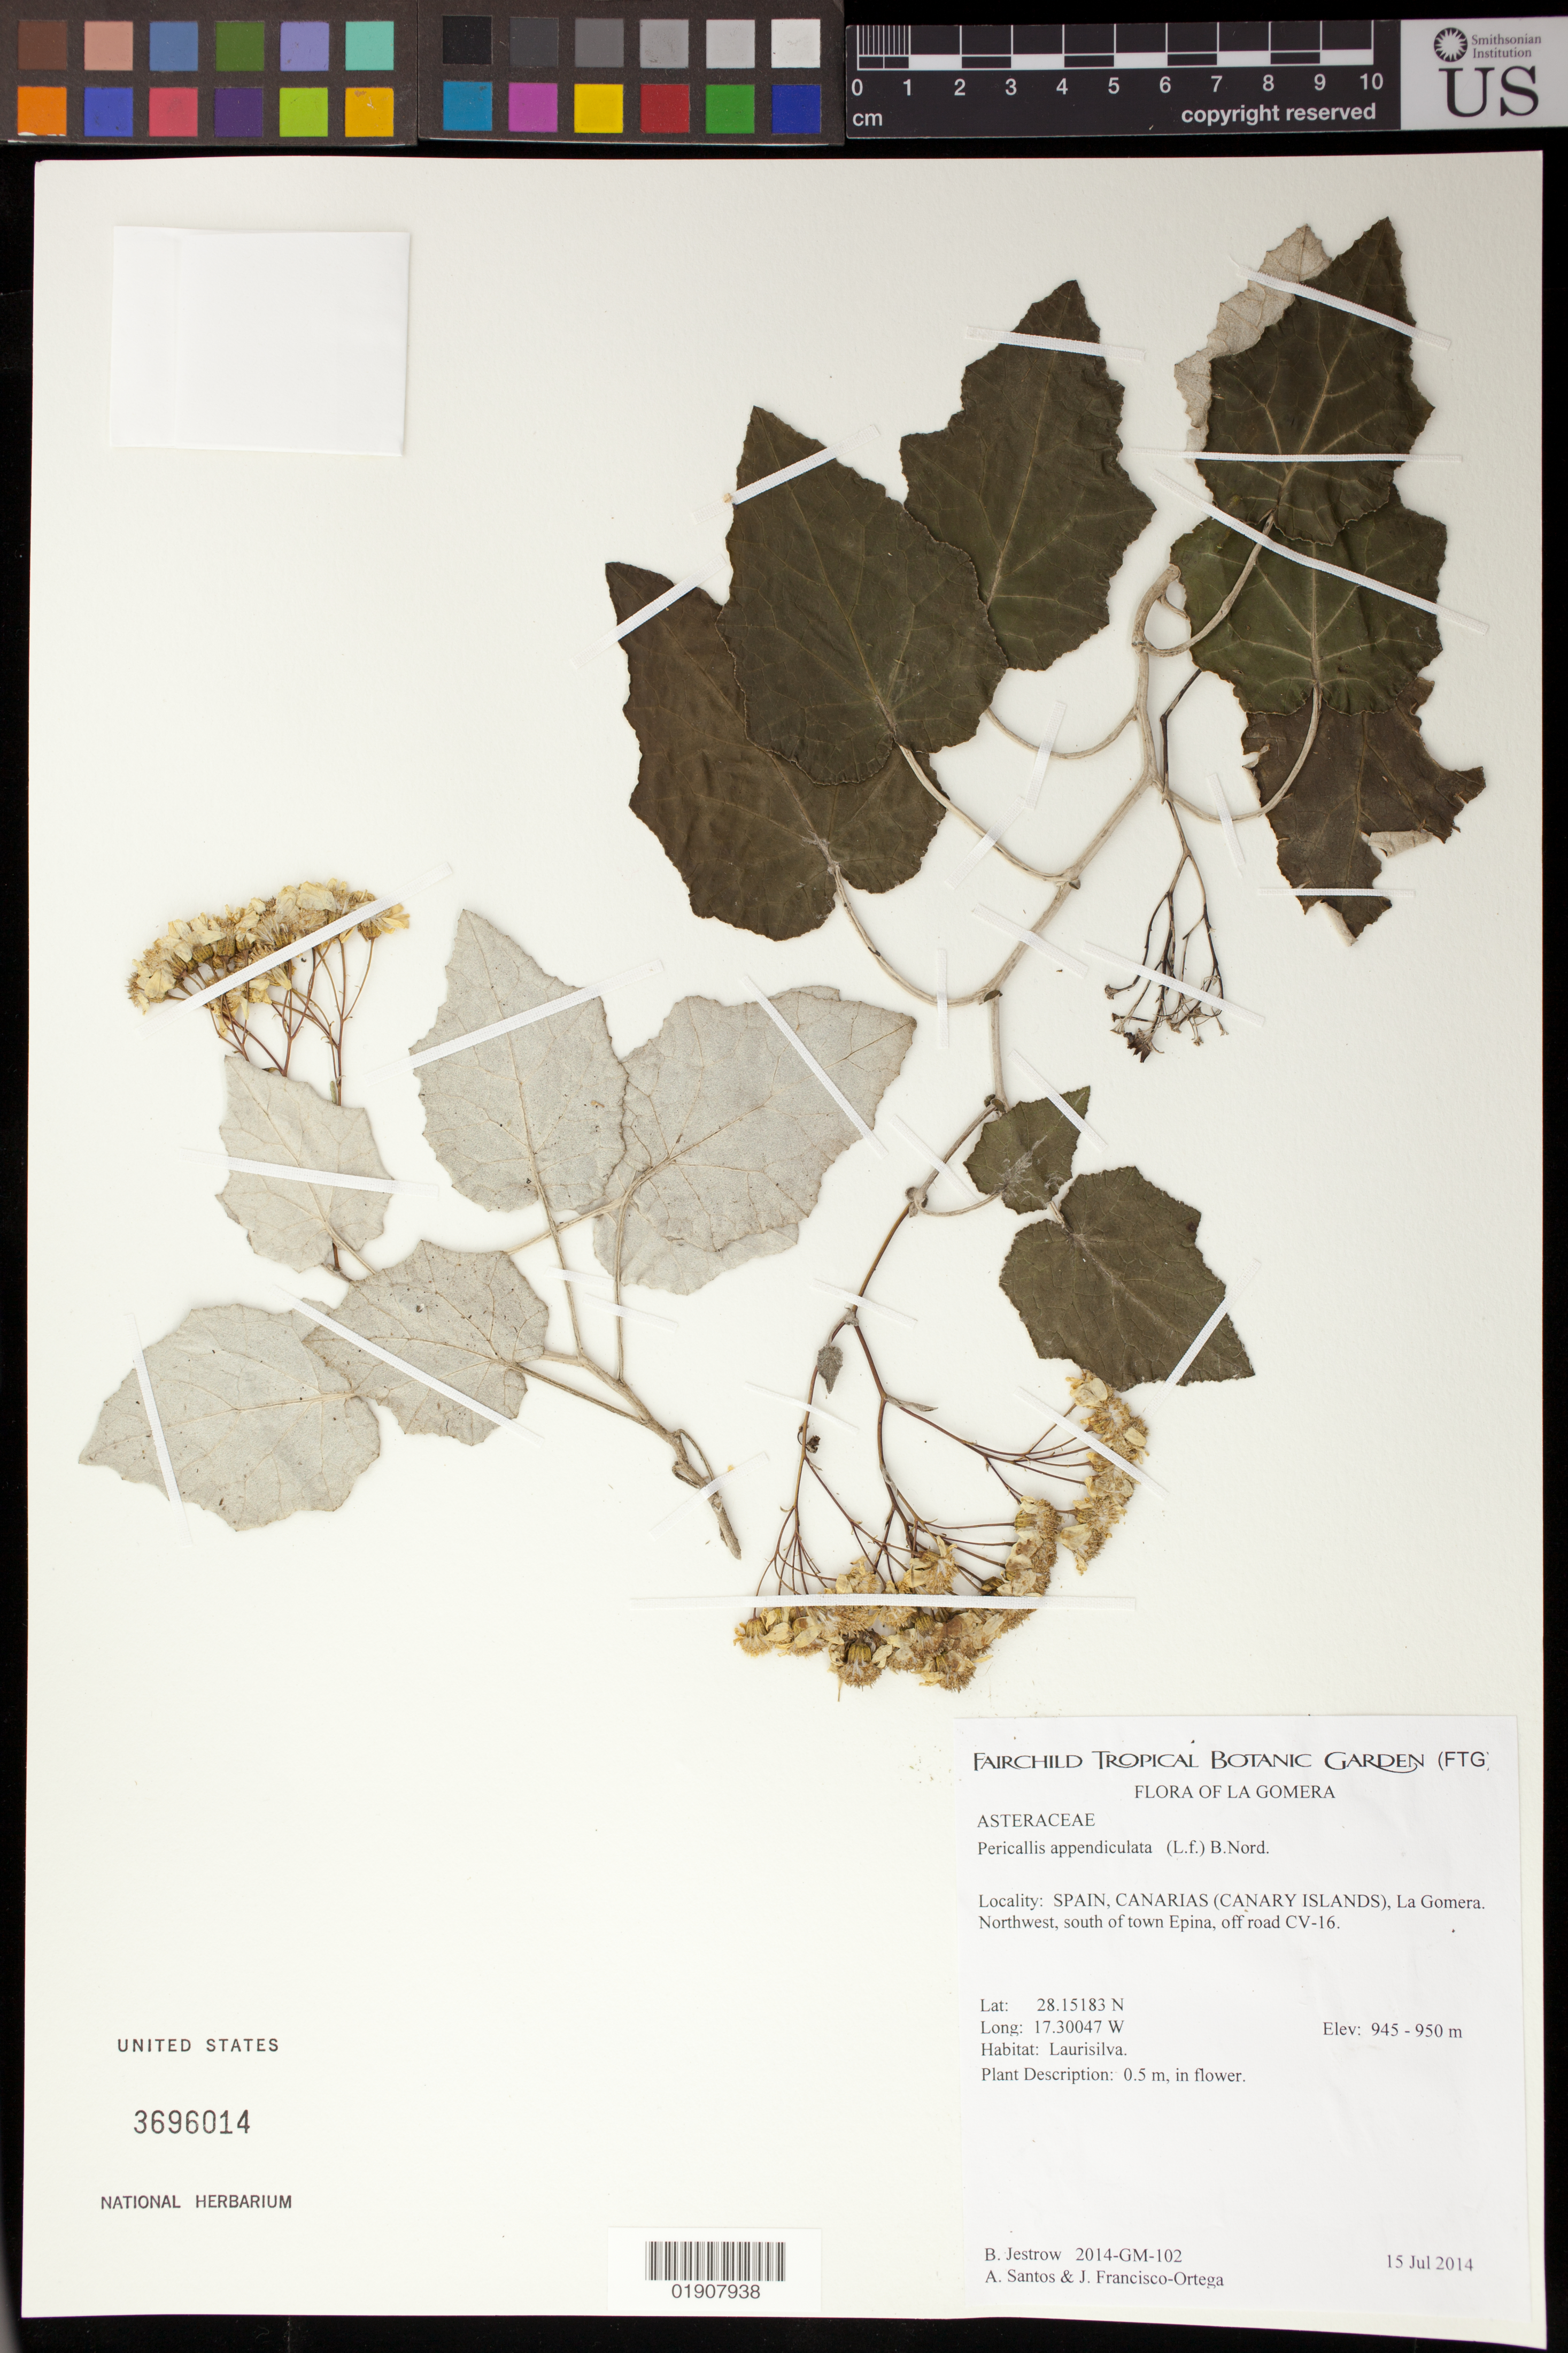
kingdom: Plantae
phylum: Tracheophyta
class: Magnoliopsida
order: Asterales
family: Asteraceae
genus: Pericallis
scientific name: Pericallis appendiculata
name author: (L. f.) B. Nord.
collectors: B. Jestrow, A. Santos & F. J. Ortega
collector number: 2014-GM-102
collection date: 2014-07-15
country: Spain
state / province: Canarias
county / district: Santa Cruz de Tenerife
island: Gomera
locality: Canary Islands, La Gomera. Northwest, south of town Epina, off road CV-16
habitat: Laurisilva.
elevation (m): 945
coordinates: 28.15183 N, 17.30047 W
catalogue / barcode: US 3696014